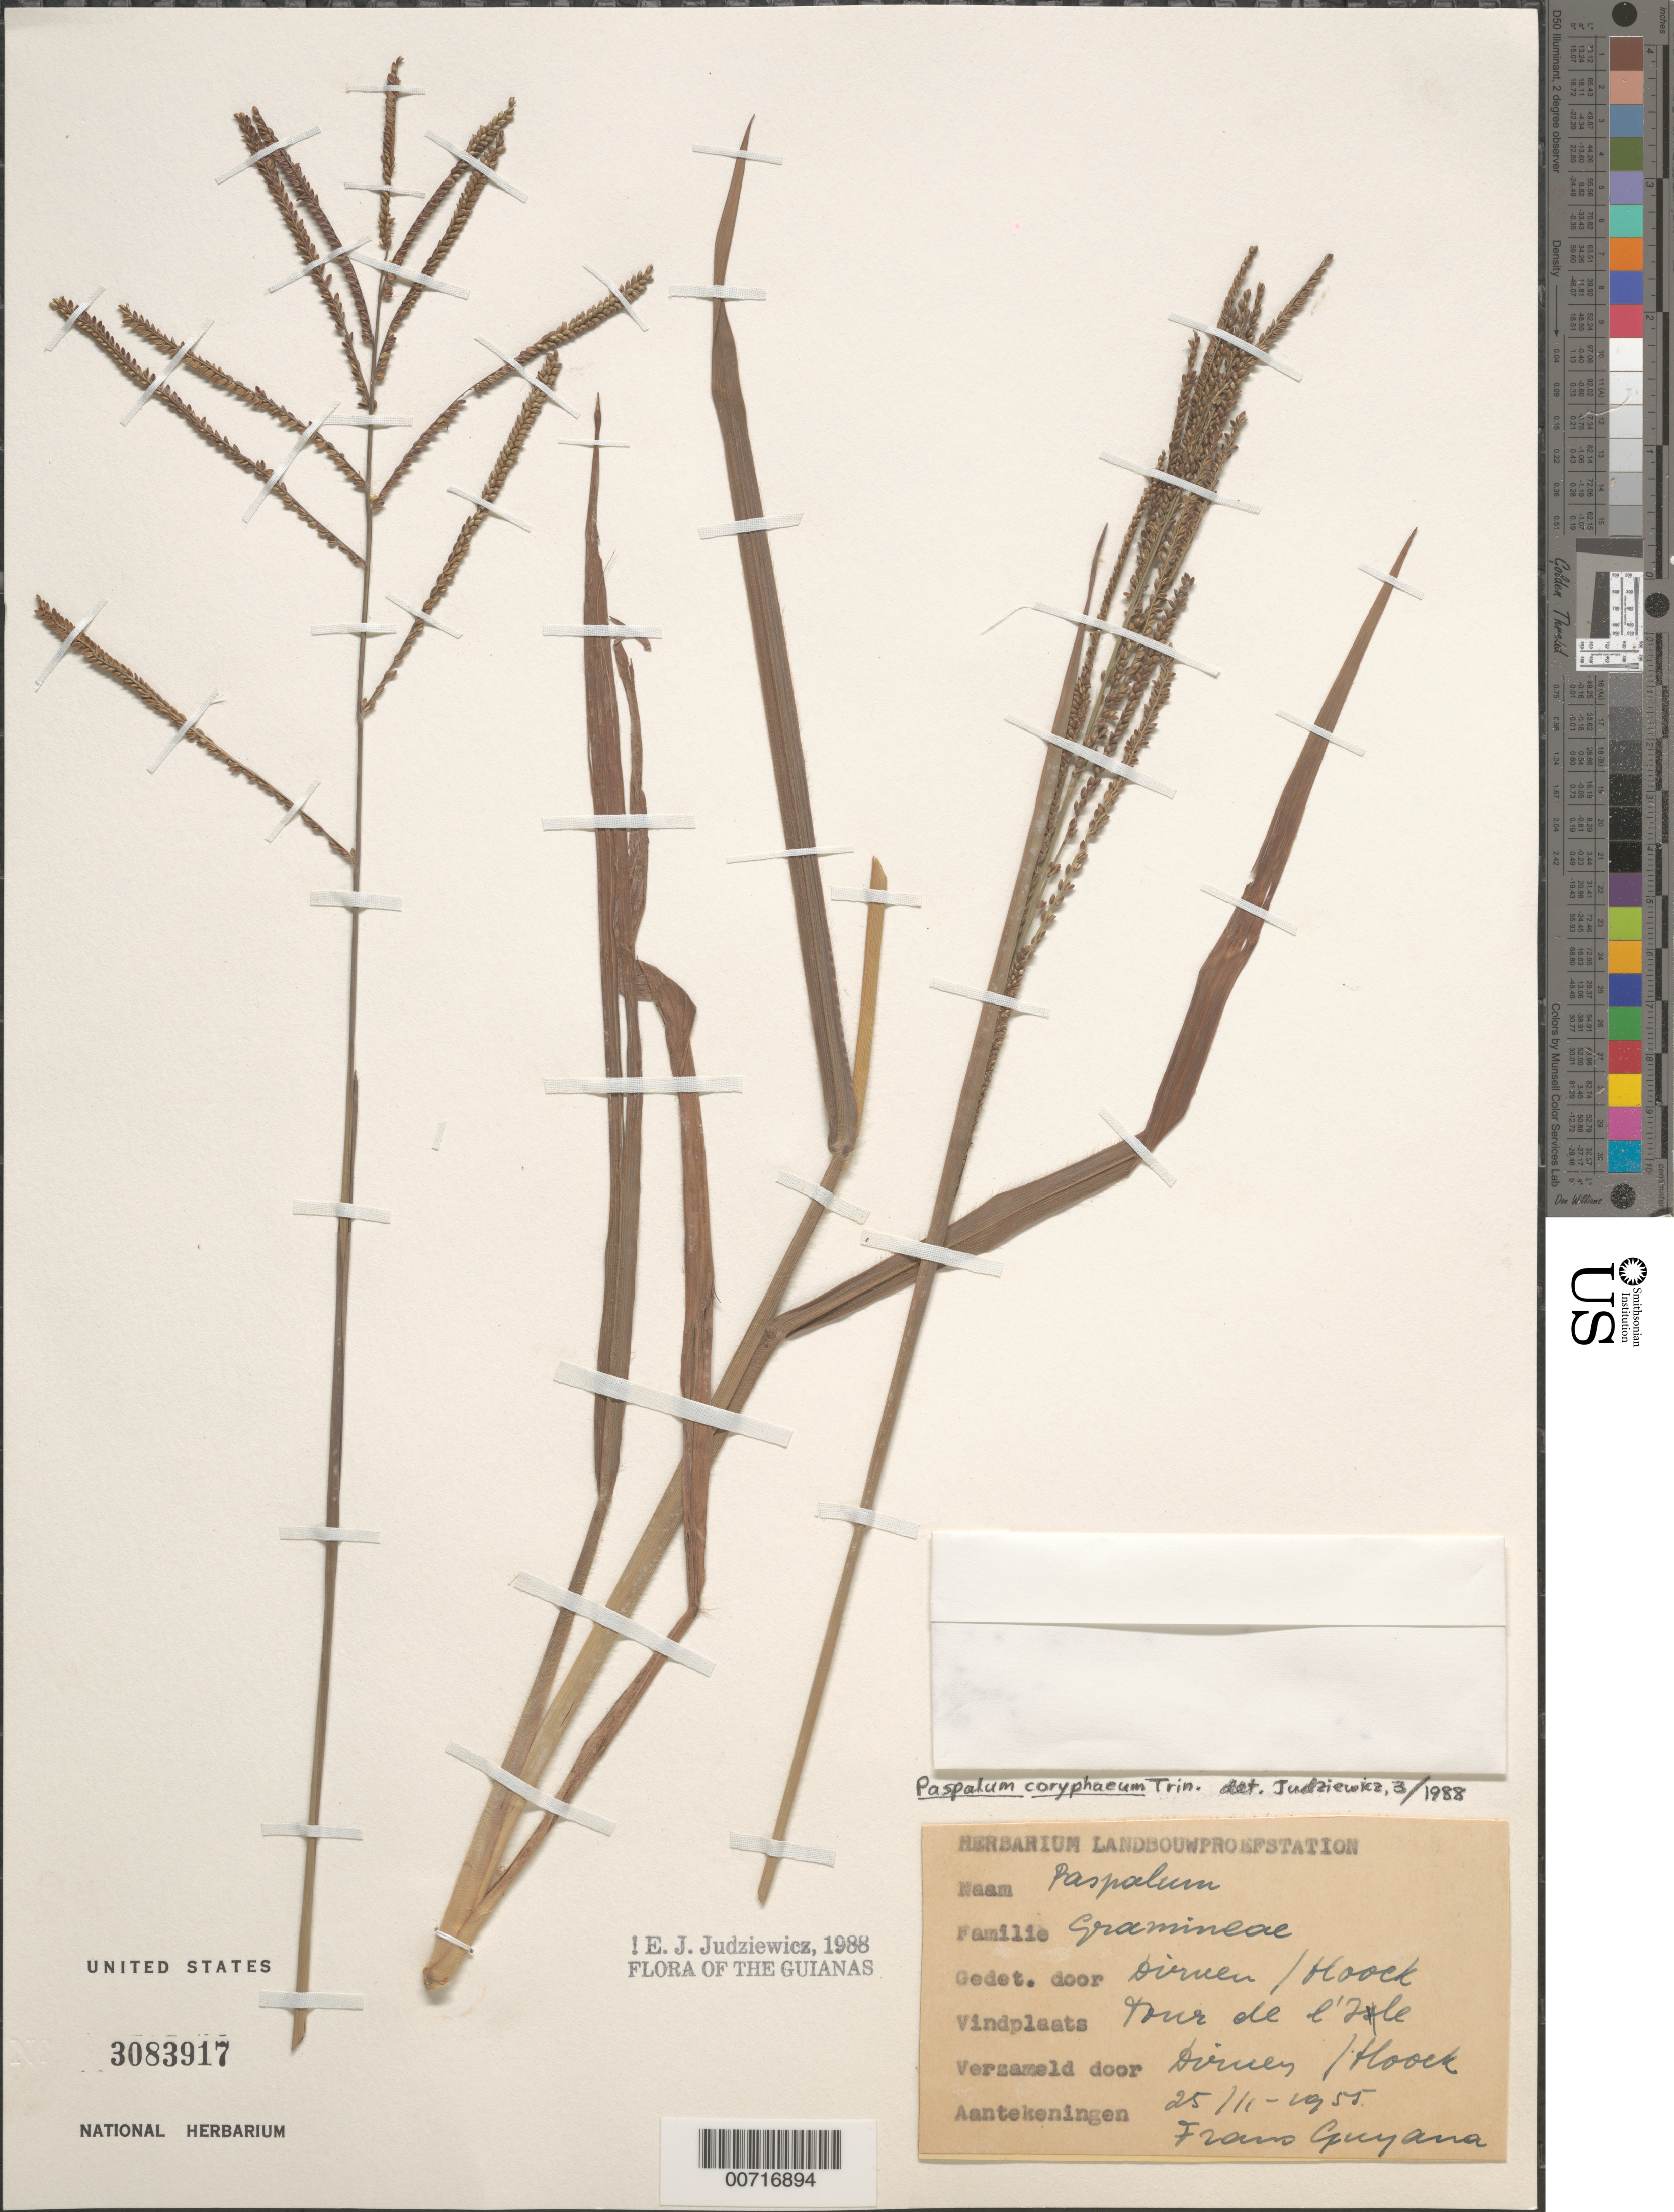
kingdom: Plantae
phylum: Tracheophyta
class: Liliopsida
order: Poales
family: Poaceae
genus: Paspalum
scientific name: Paspalum coryphaeum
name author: Trin.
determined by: Judziewicz, E. J.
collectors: J. Dirven & J. Hoock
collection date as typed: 25-Nov-55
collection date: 1955-11-25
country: French Guiana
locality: Tour de l'Isle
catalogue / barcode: US 3083917